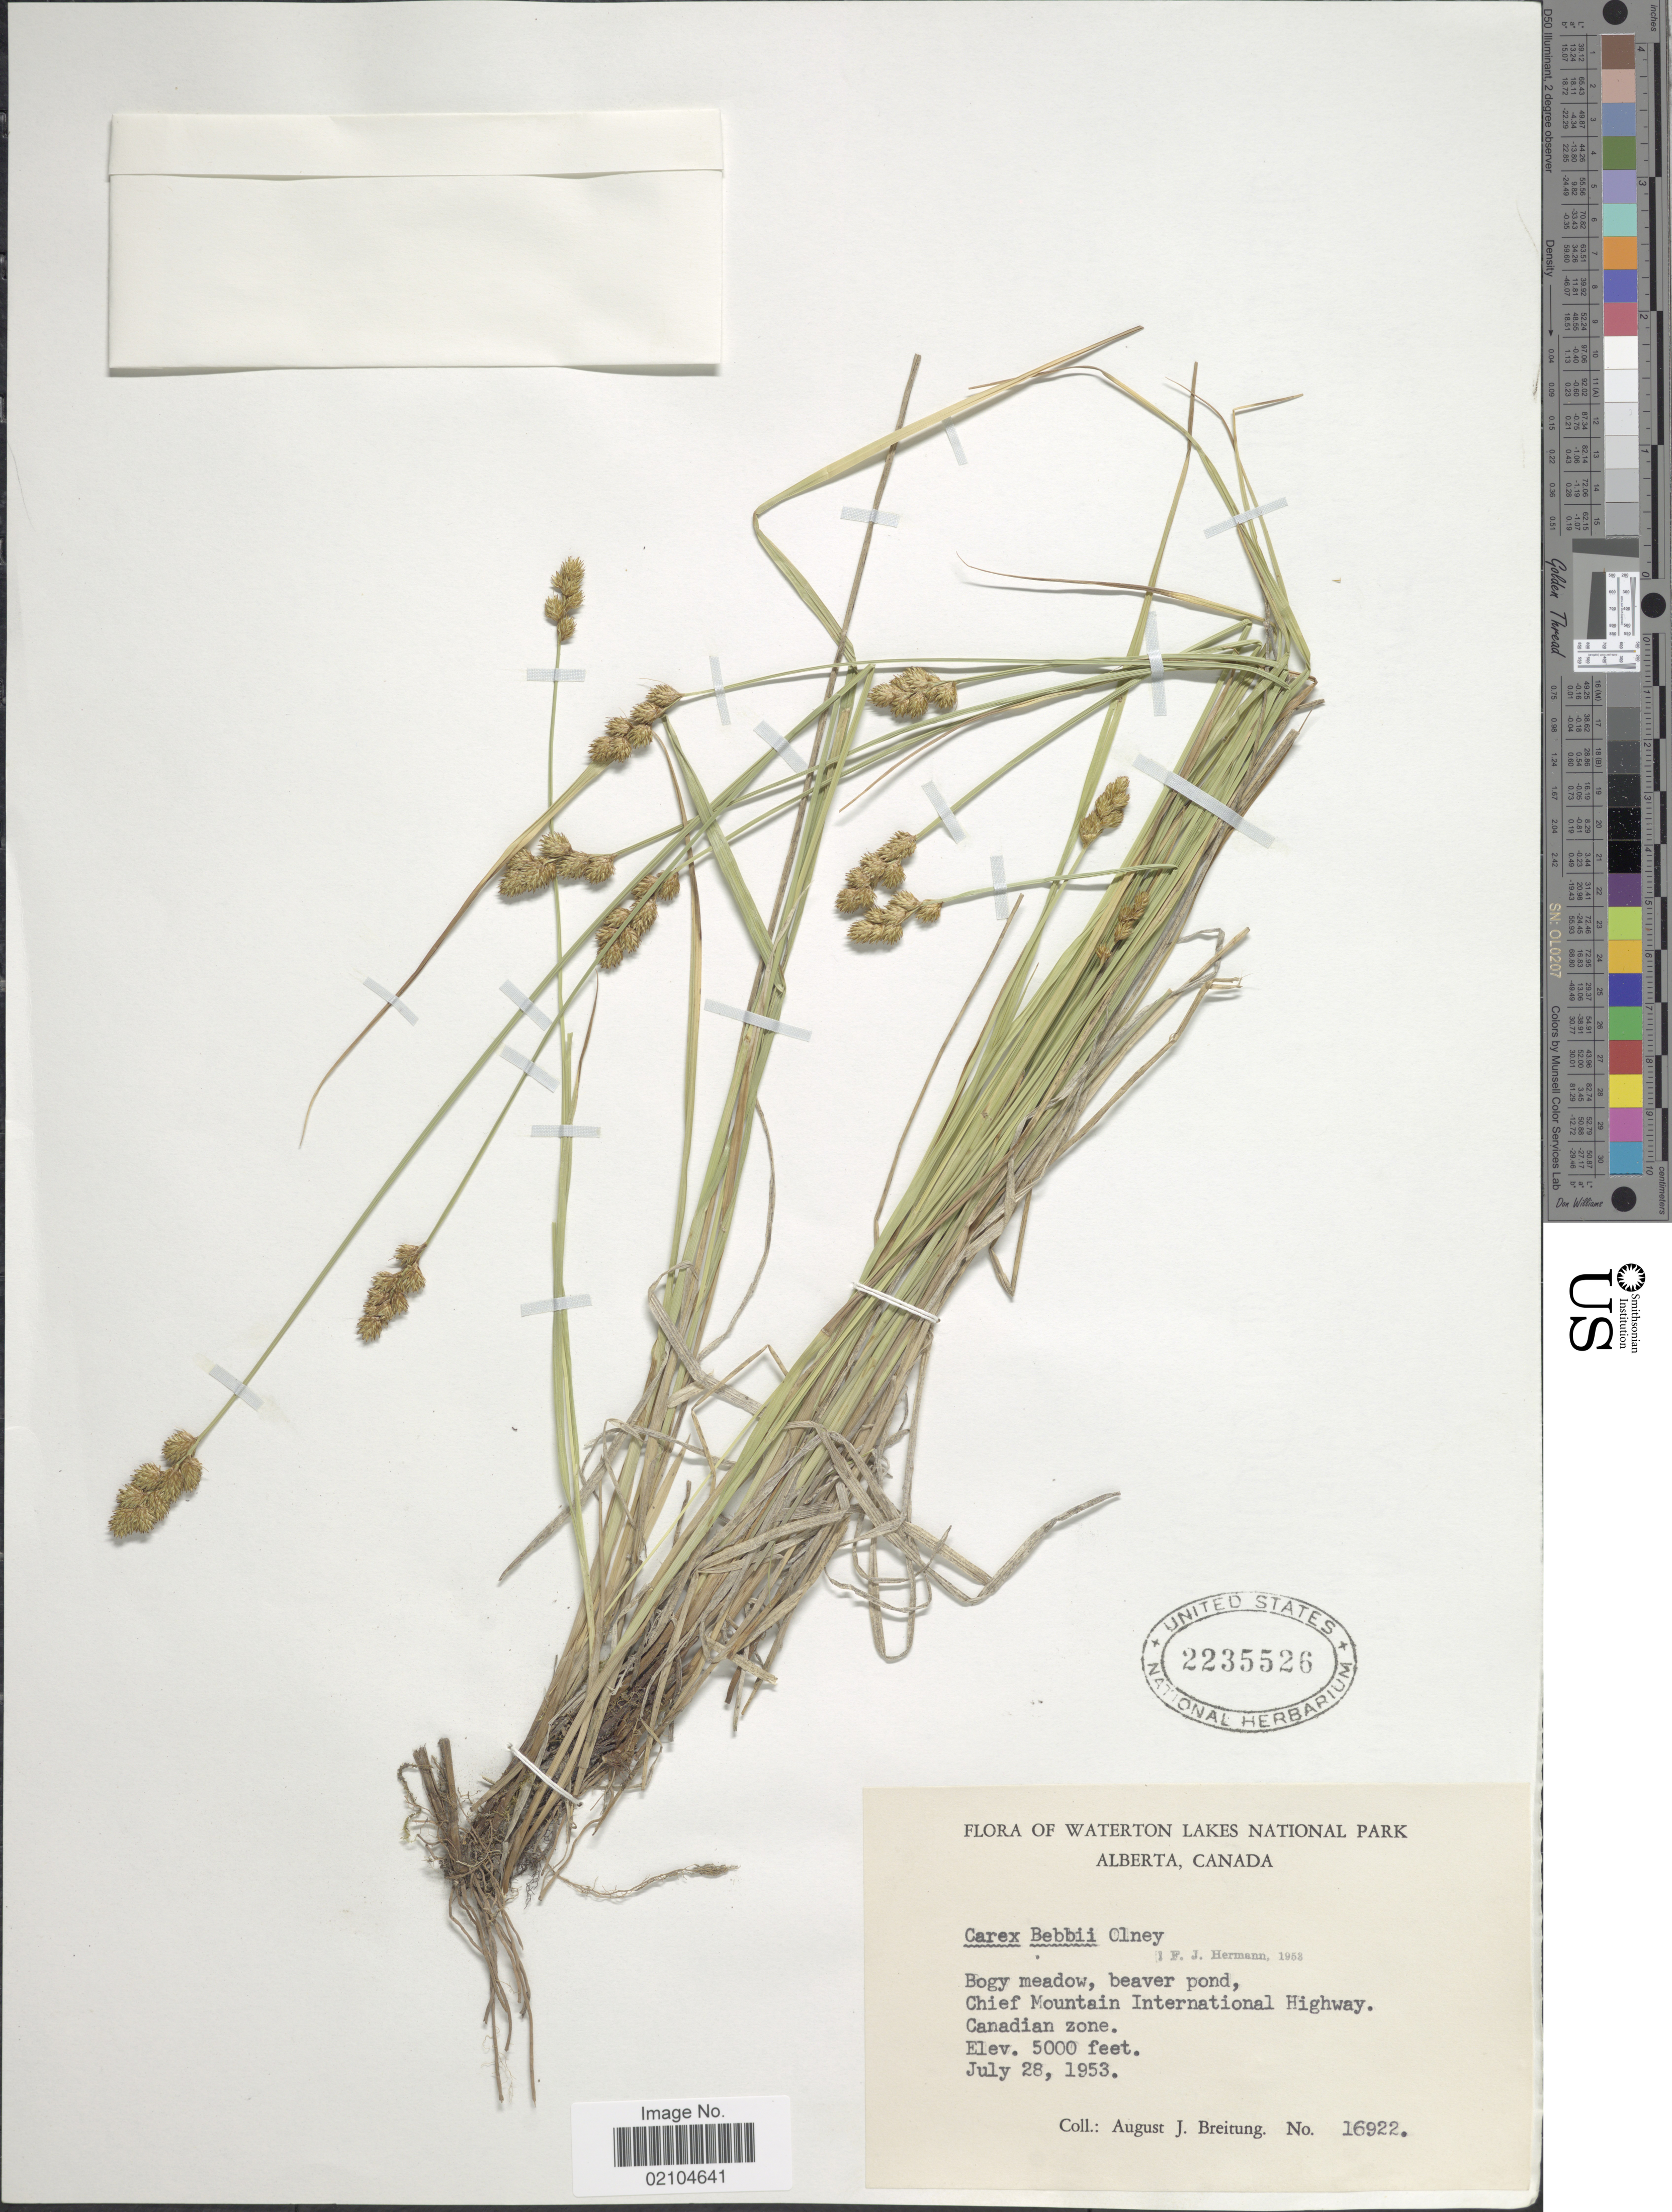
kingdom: Plantae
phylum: Tracheophyta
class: Liliopsida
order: Poales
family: Cyperaceae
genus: Carex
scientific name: Carex bebbii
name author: (L.H. Bailey) Olney ex Fernald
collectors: A. Breitung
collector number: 16922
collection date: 1953-07-28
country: Canada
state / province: Alberta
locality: Waterton Lakes National Park, beaver pond, Chief Mountain International Highway, Canadian zone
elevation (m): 1524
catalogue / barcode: US 2235526